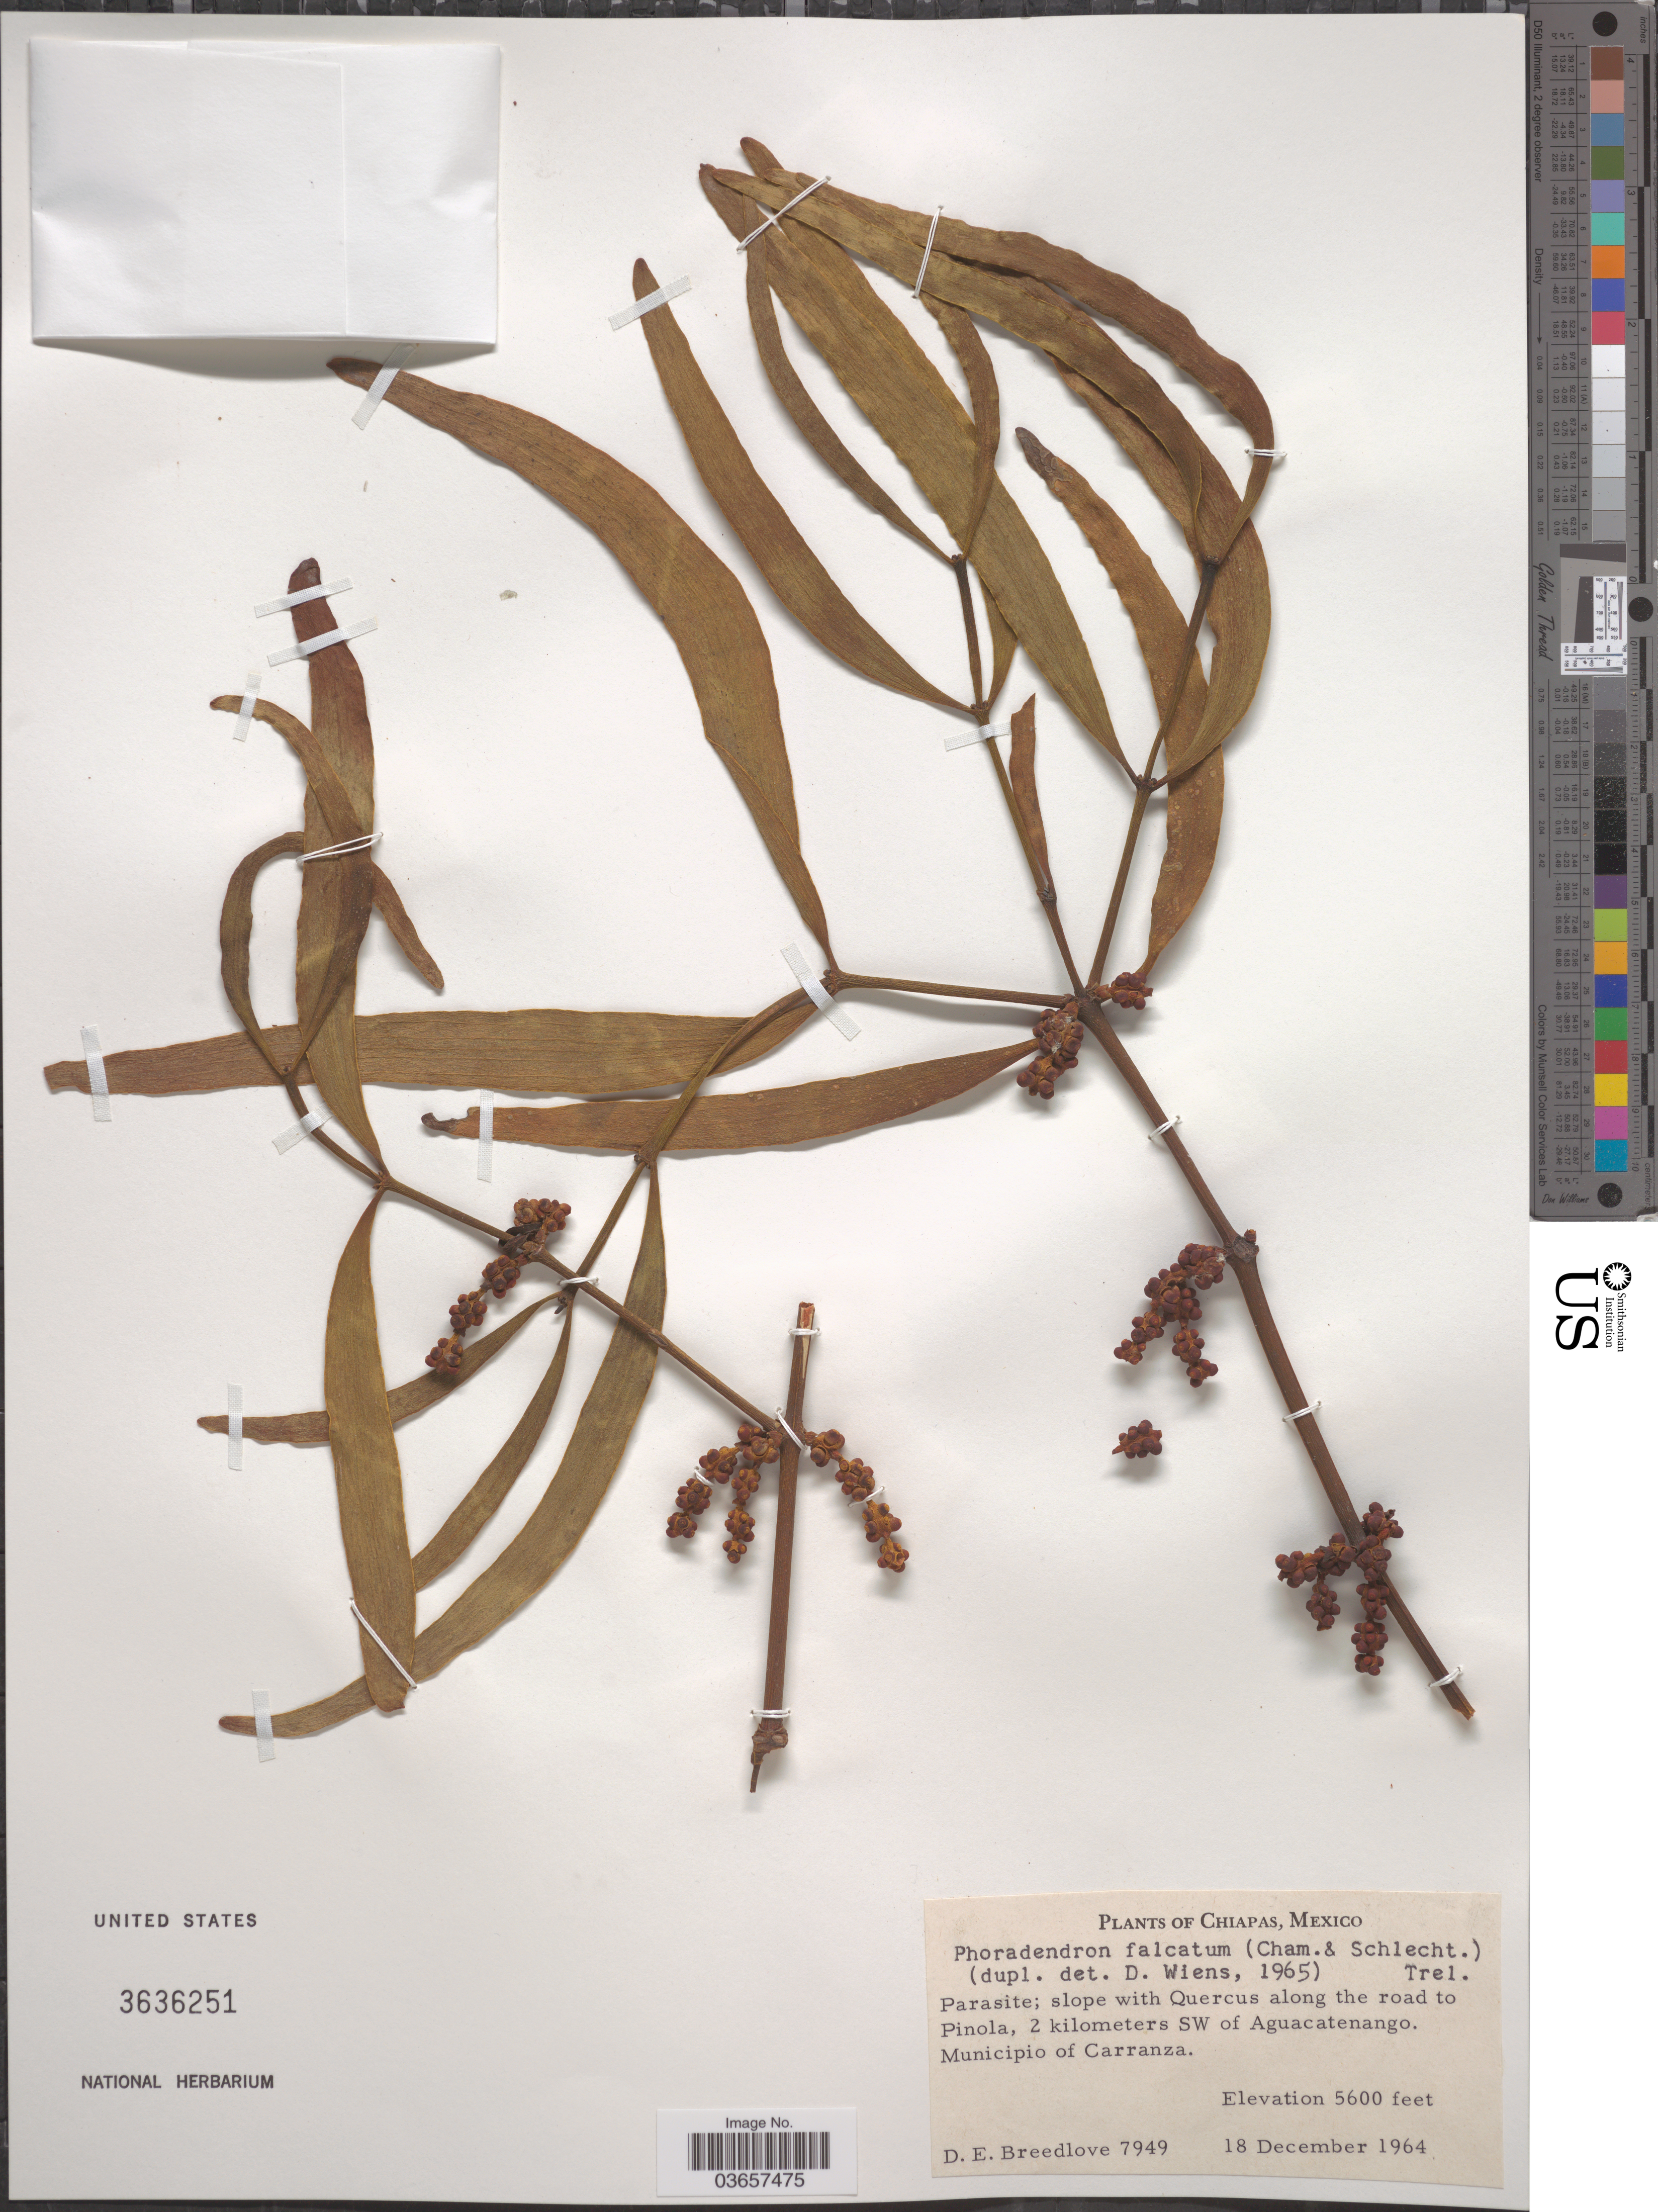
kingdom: Plantae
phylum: Tracheophyta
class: Magnoliopsida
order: Santalales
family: Viscaceae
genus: Phoradendron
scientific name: Phoradendron falcatum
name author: Eichler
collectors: D. E. Breedlove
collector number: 7949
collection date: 1964-12-18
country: Mexico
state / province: Chiapas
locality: Slope with Quercus along the road to Pinola, 2 kilometers SW of Aguacatenango. Municipio of Carranza.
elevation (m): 1707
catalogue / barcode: US 3636251